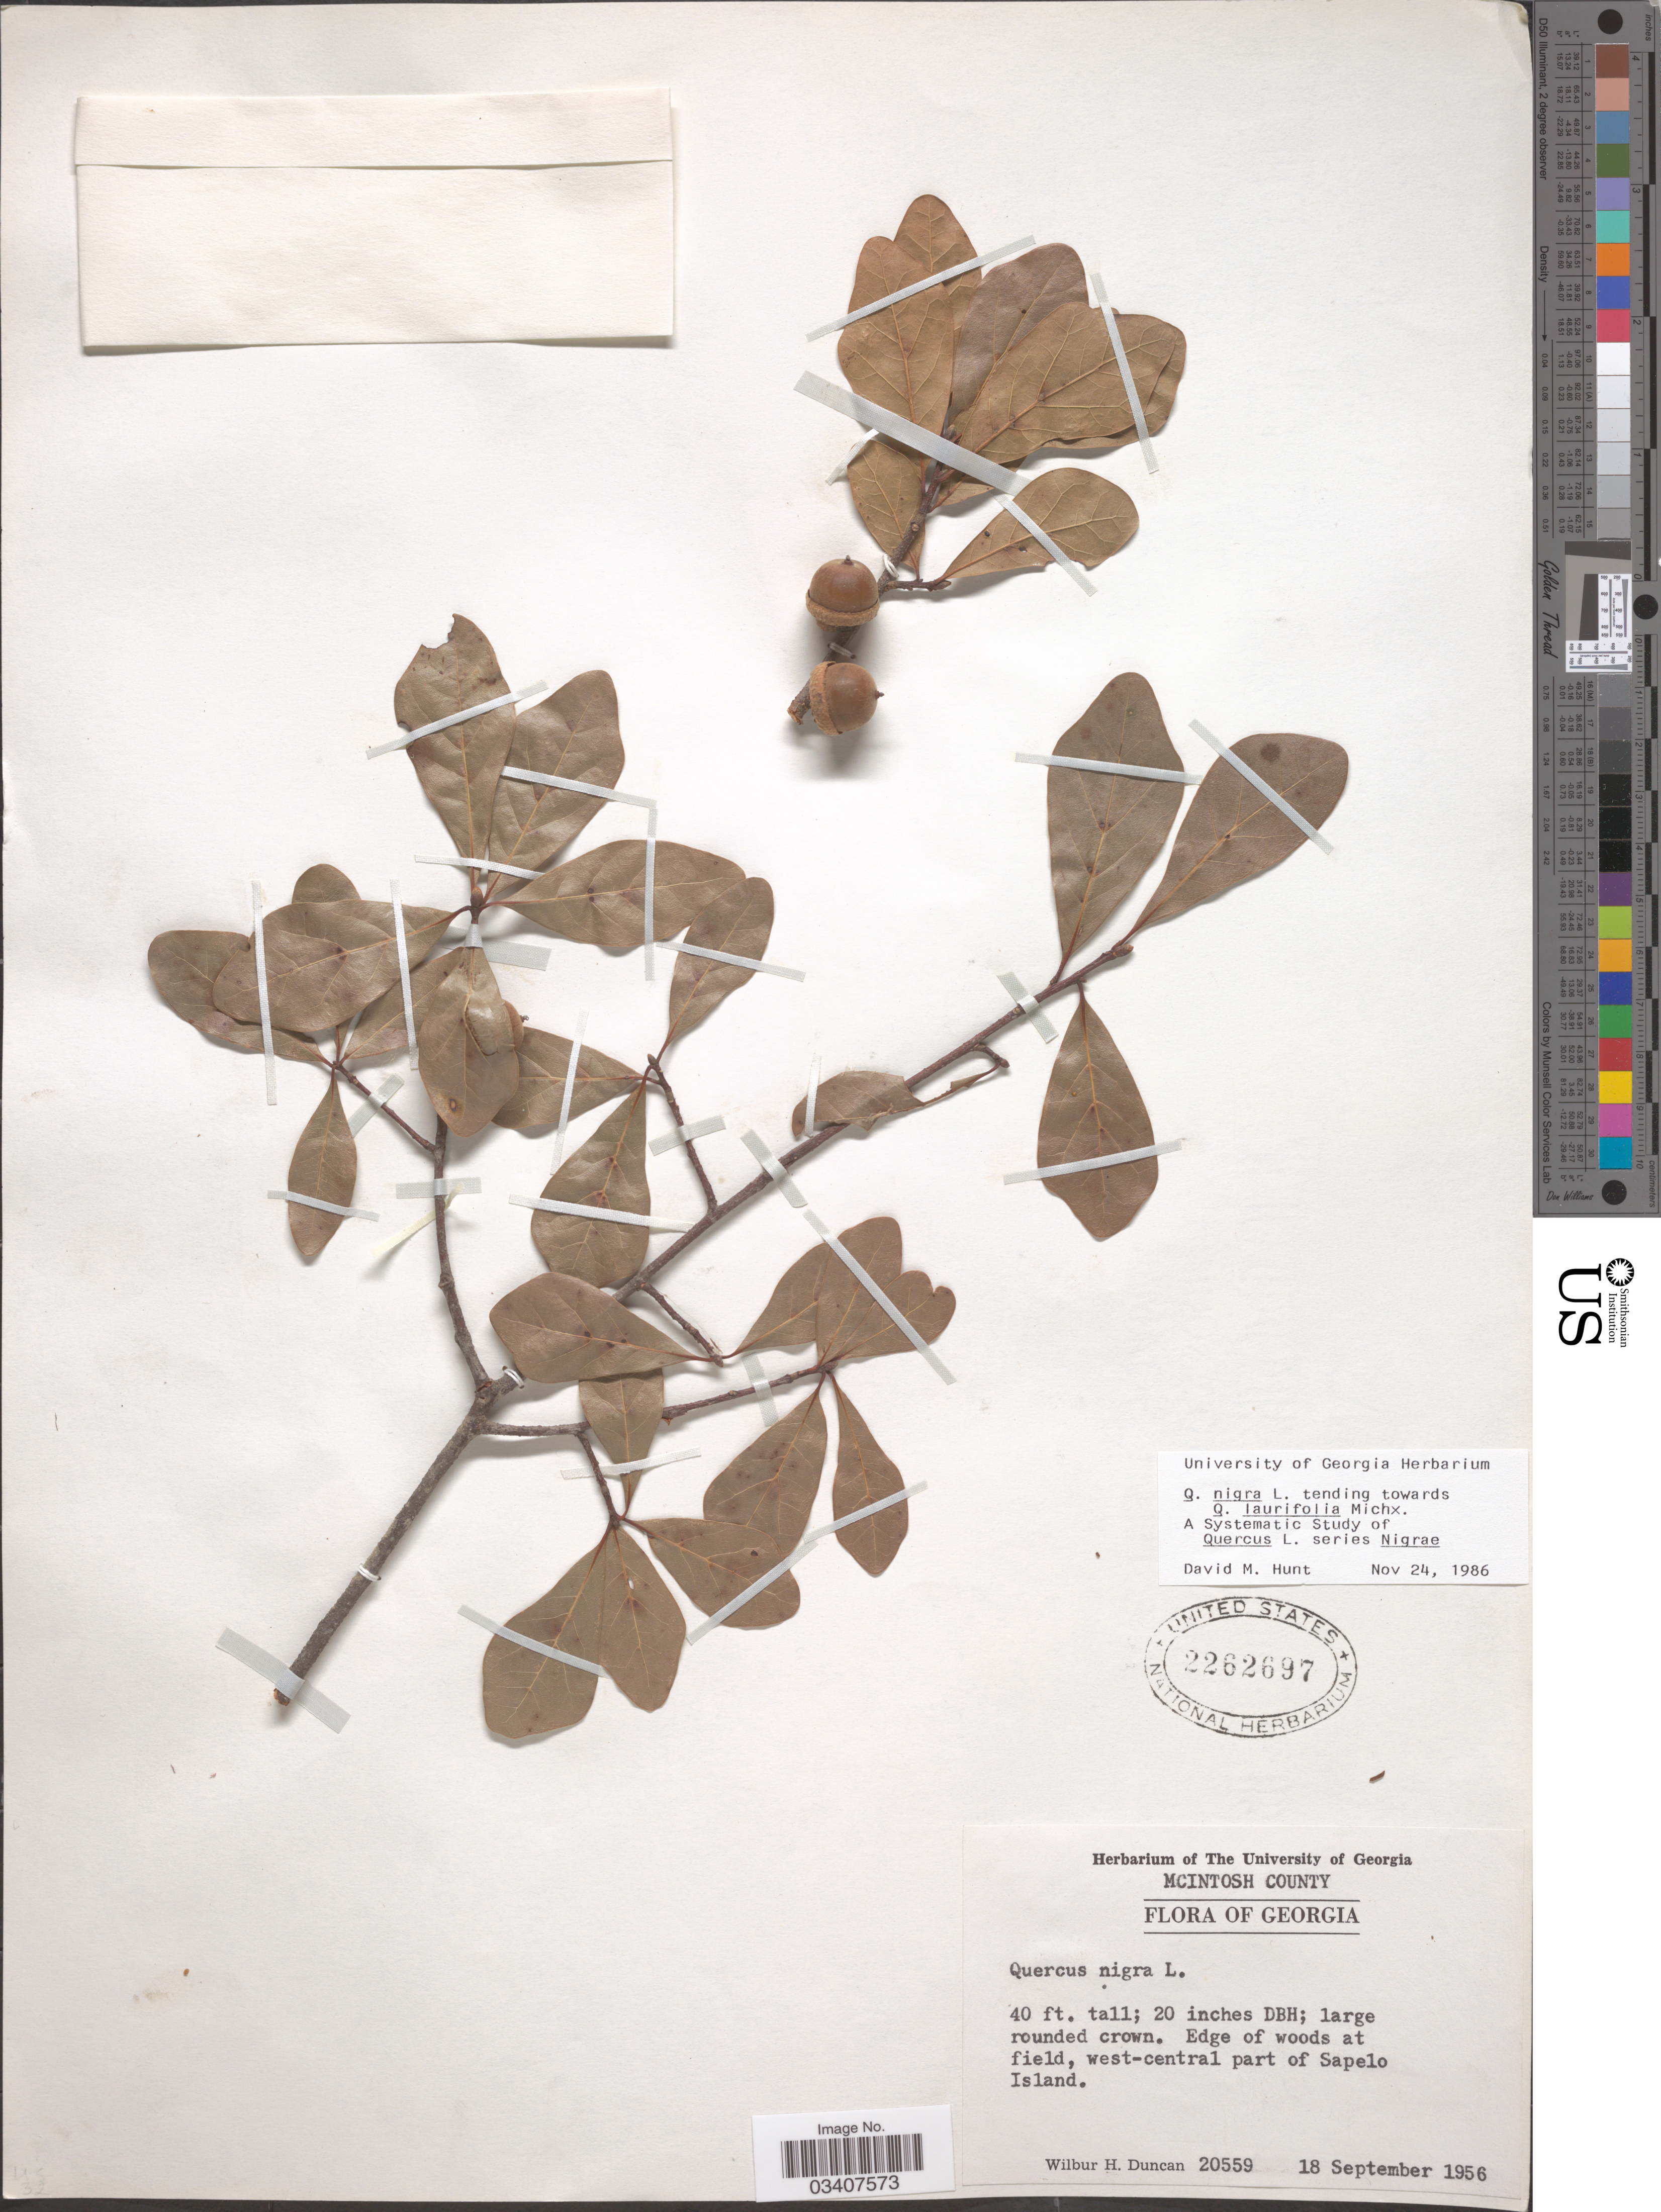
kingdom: Plantae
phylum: Tracheophyta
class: Magnoliopsida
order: Fagales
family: Fagaceae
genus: Quercus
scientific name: Quercus nigra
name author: L.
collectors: W. H. Duncan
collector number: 20559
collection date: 1956-09-18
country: United States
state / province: Georgia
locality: McIntosh County. Edge of woods at field, west-central part of Sapelo Island.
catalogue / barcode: US 2262697